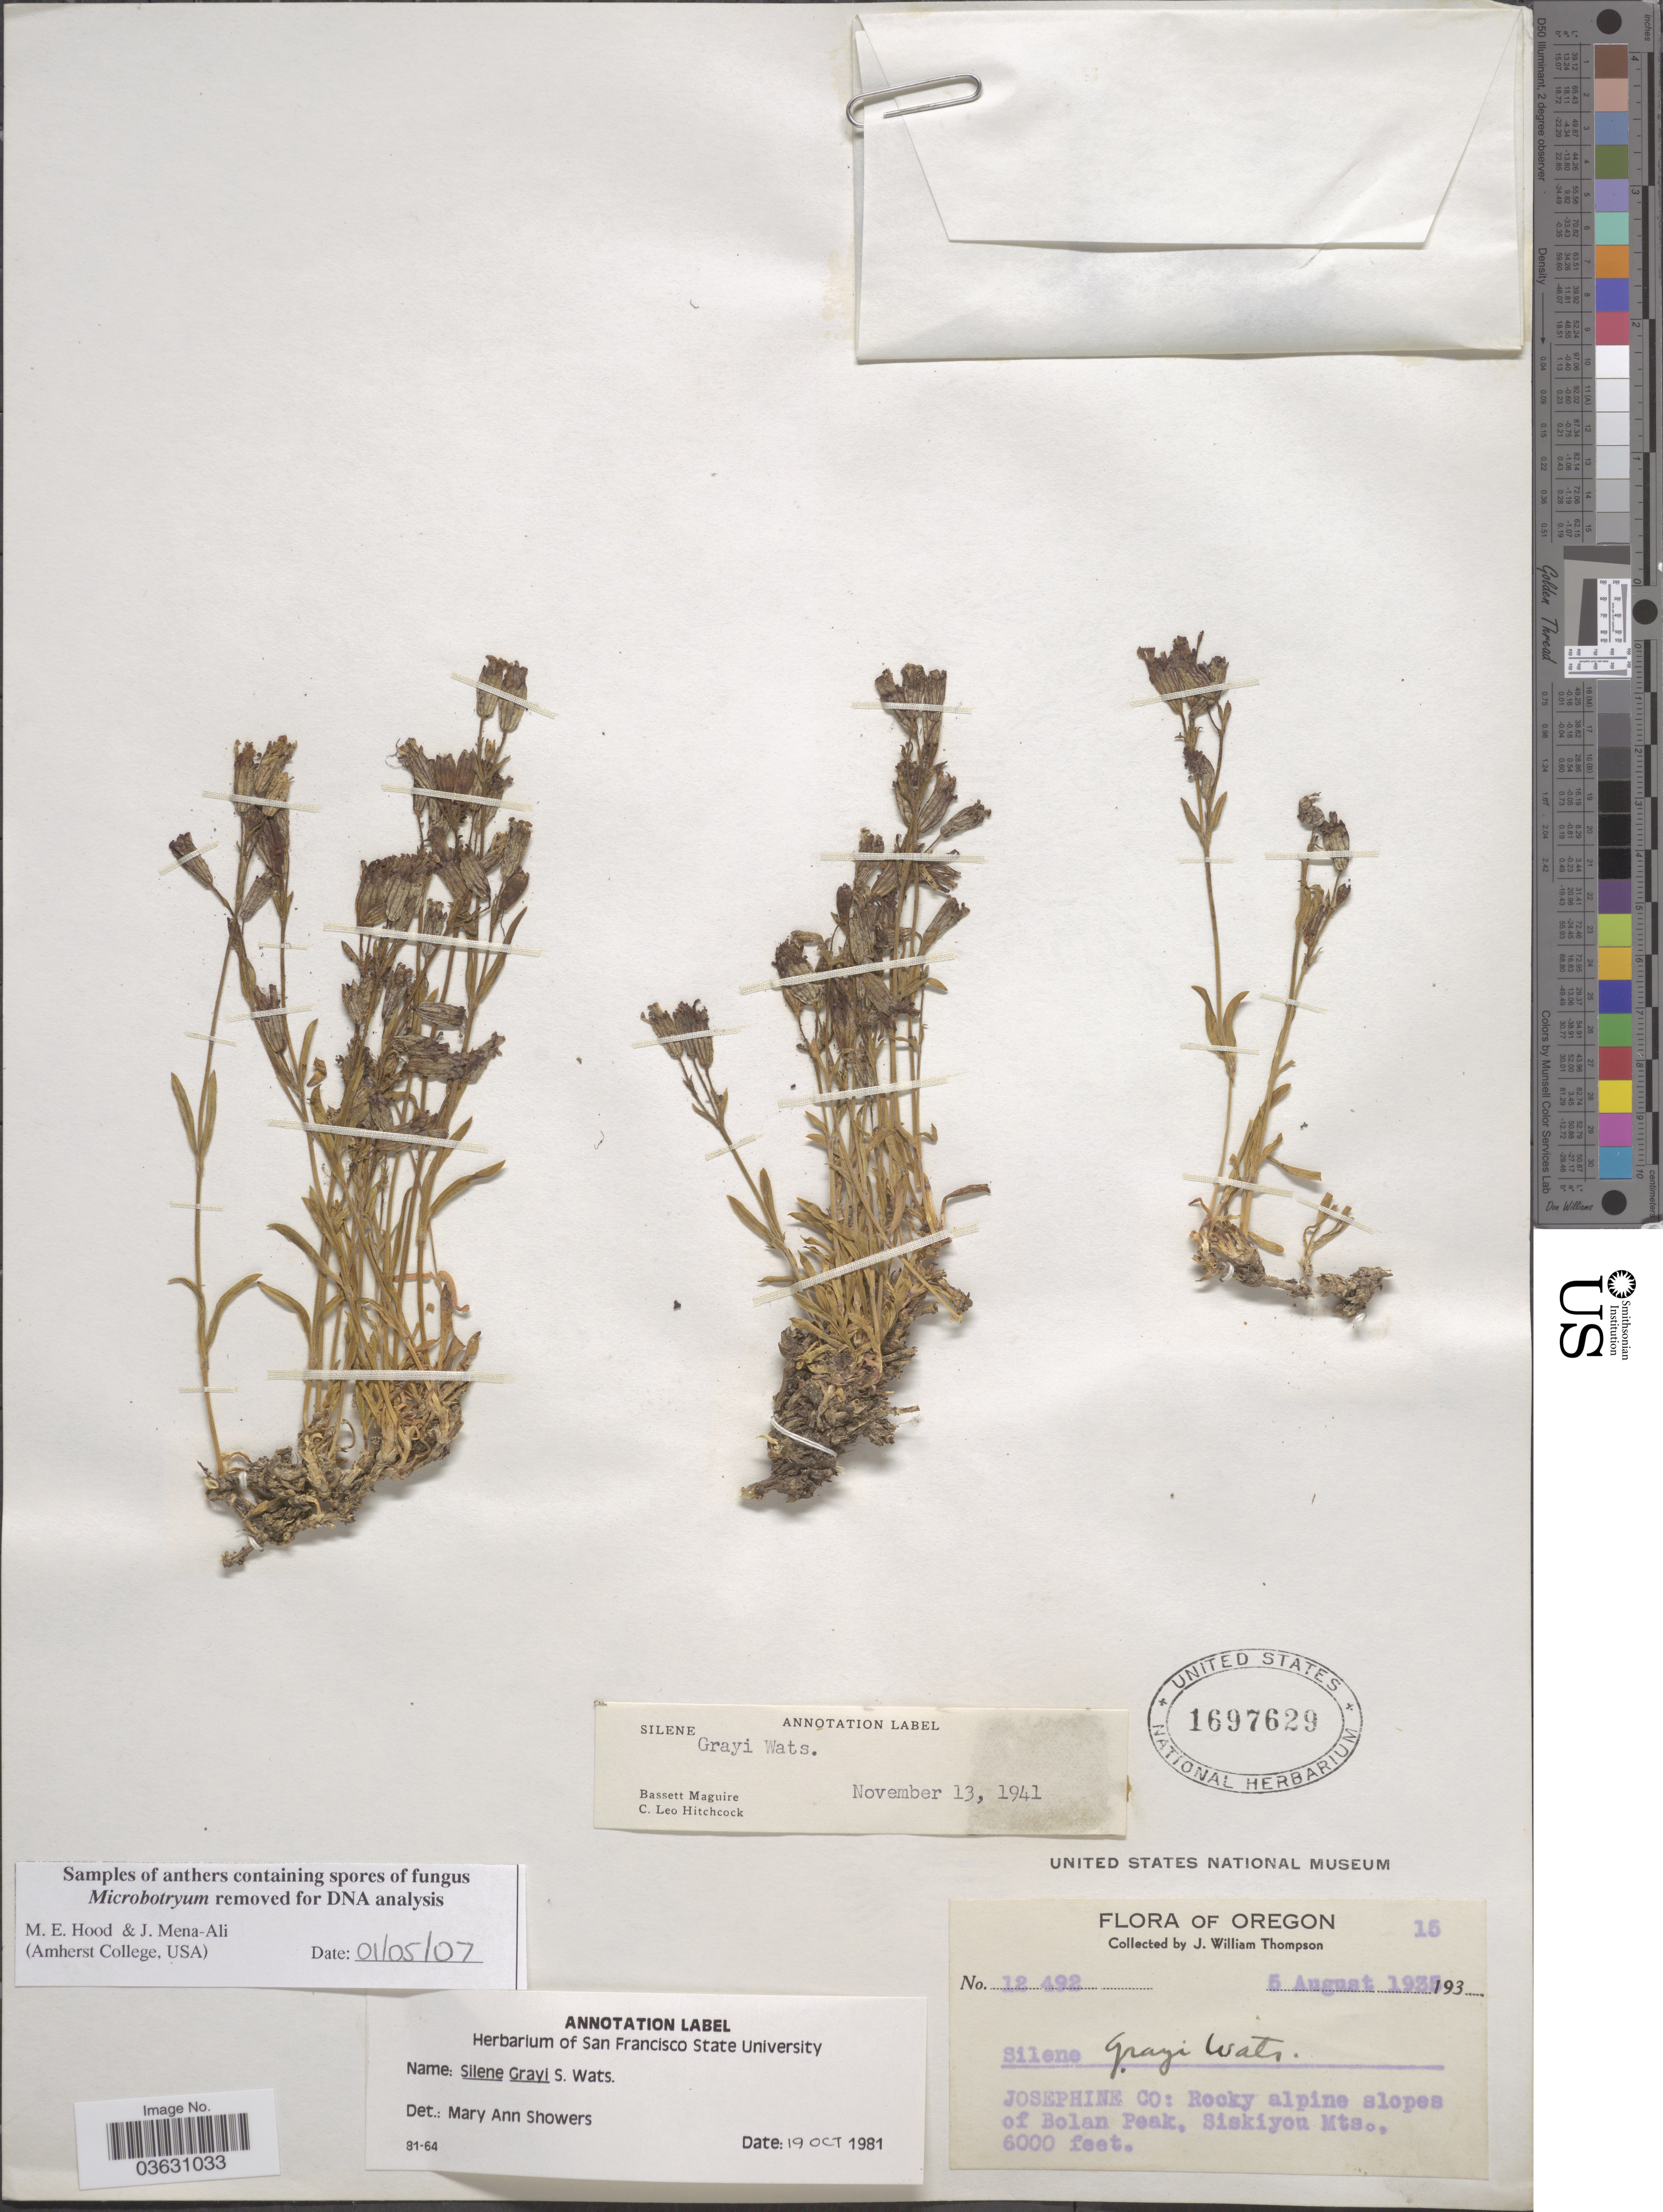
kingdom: Plantae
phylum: Tracheophyta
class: Magnoliopsida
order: Caryophyllales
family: Caryophyllaceae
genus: Silene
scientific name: Silene grayi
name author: S. Watson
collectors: J. W. Thompson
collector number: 12492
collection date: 1935-08-05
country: United States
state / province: Oregon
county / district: Josephine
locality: Josephine Co: Rocky alpine slopes of Bolan Peak, Siskiyou Mts.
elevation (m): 1829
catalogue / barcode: US 1697629